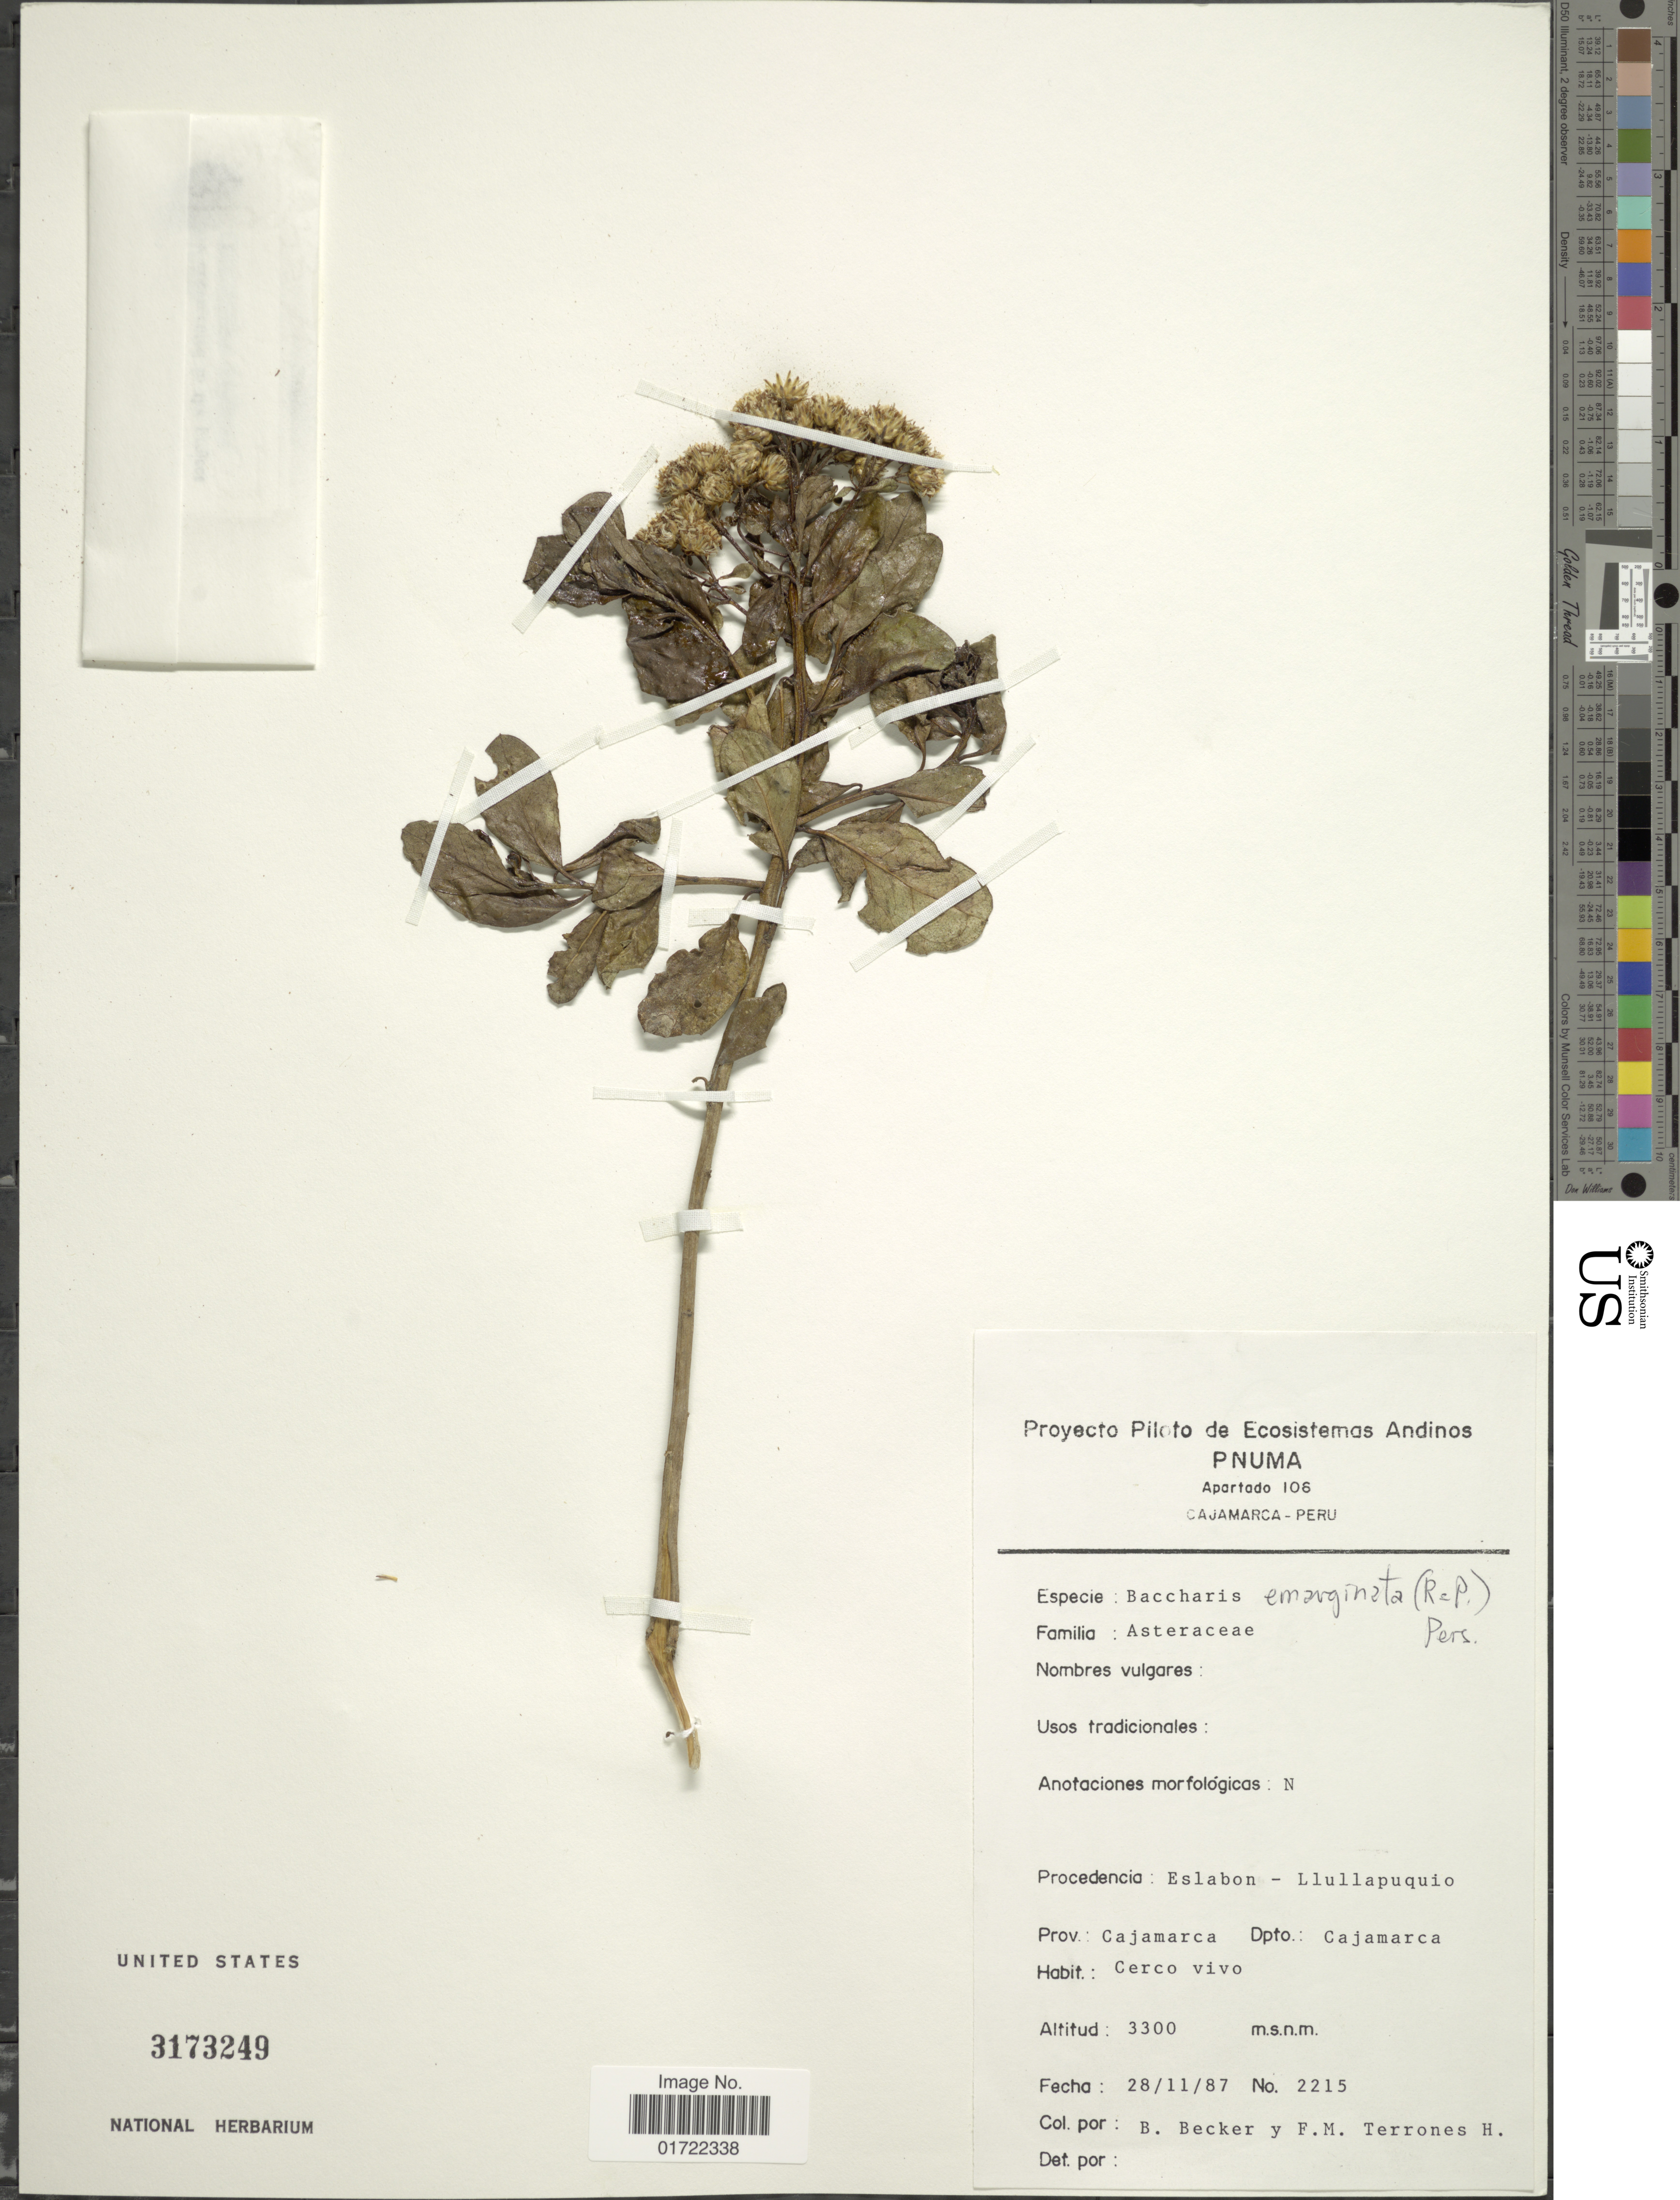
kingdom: Plantae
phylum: Tracheophyta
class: Magnoliopsida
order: Asterales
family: Asteraceae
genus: Baccharis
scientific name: Baccharis emarginata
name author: (Ruiz & Pav.) Pers.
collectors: B. Becker & F. Terrones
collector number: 2215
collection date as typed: Transcribed d/m/y: 28/11/87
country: Peru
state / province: Cajamarca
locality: Eslabon-Llullapuquio, Dpto. Cajamarca, Cerco vivo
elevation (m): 3300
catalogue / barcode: US 3173249